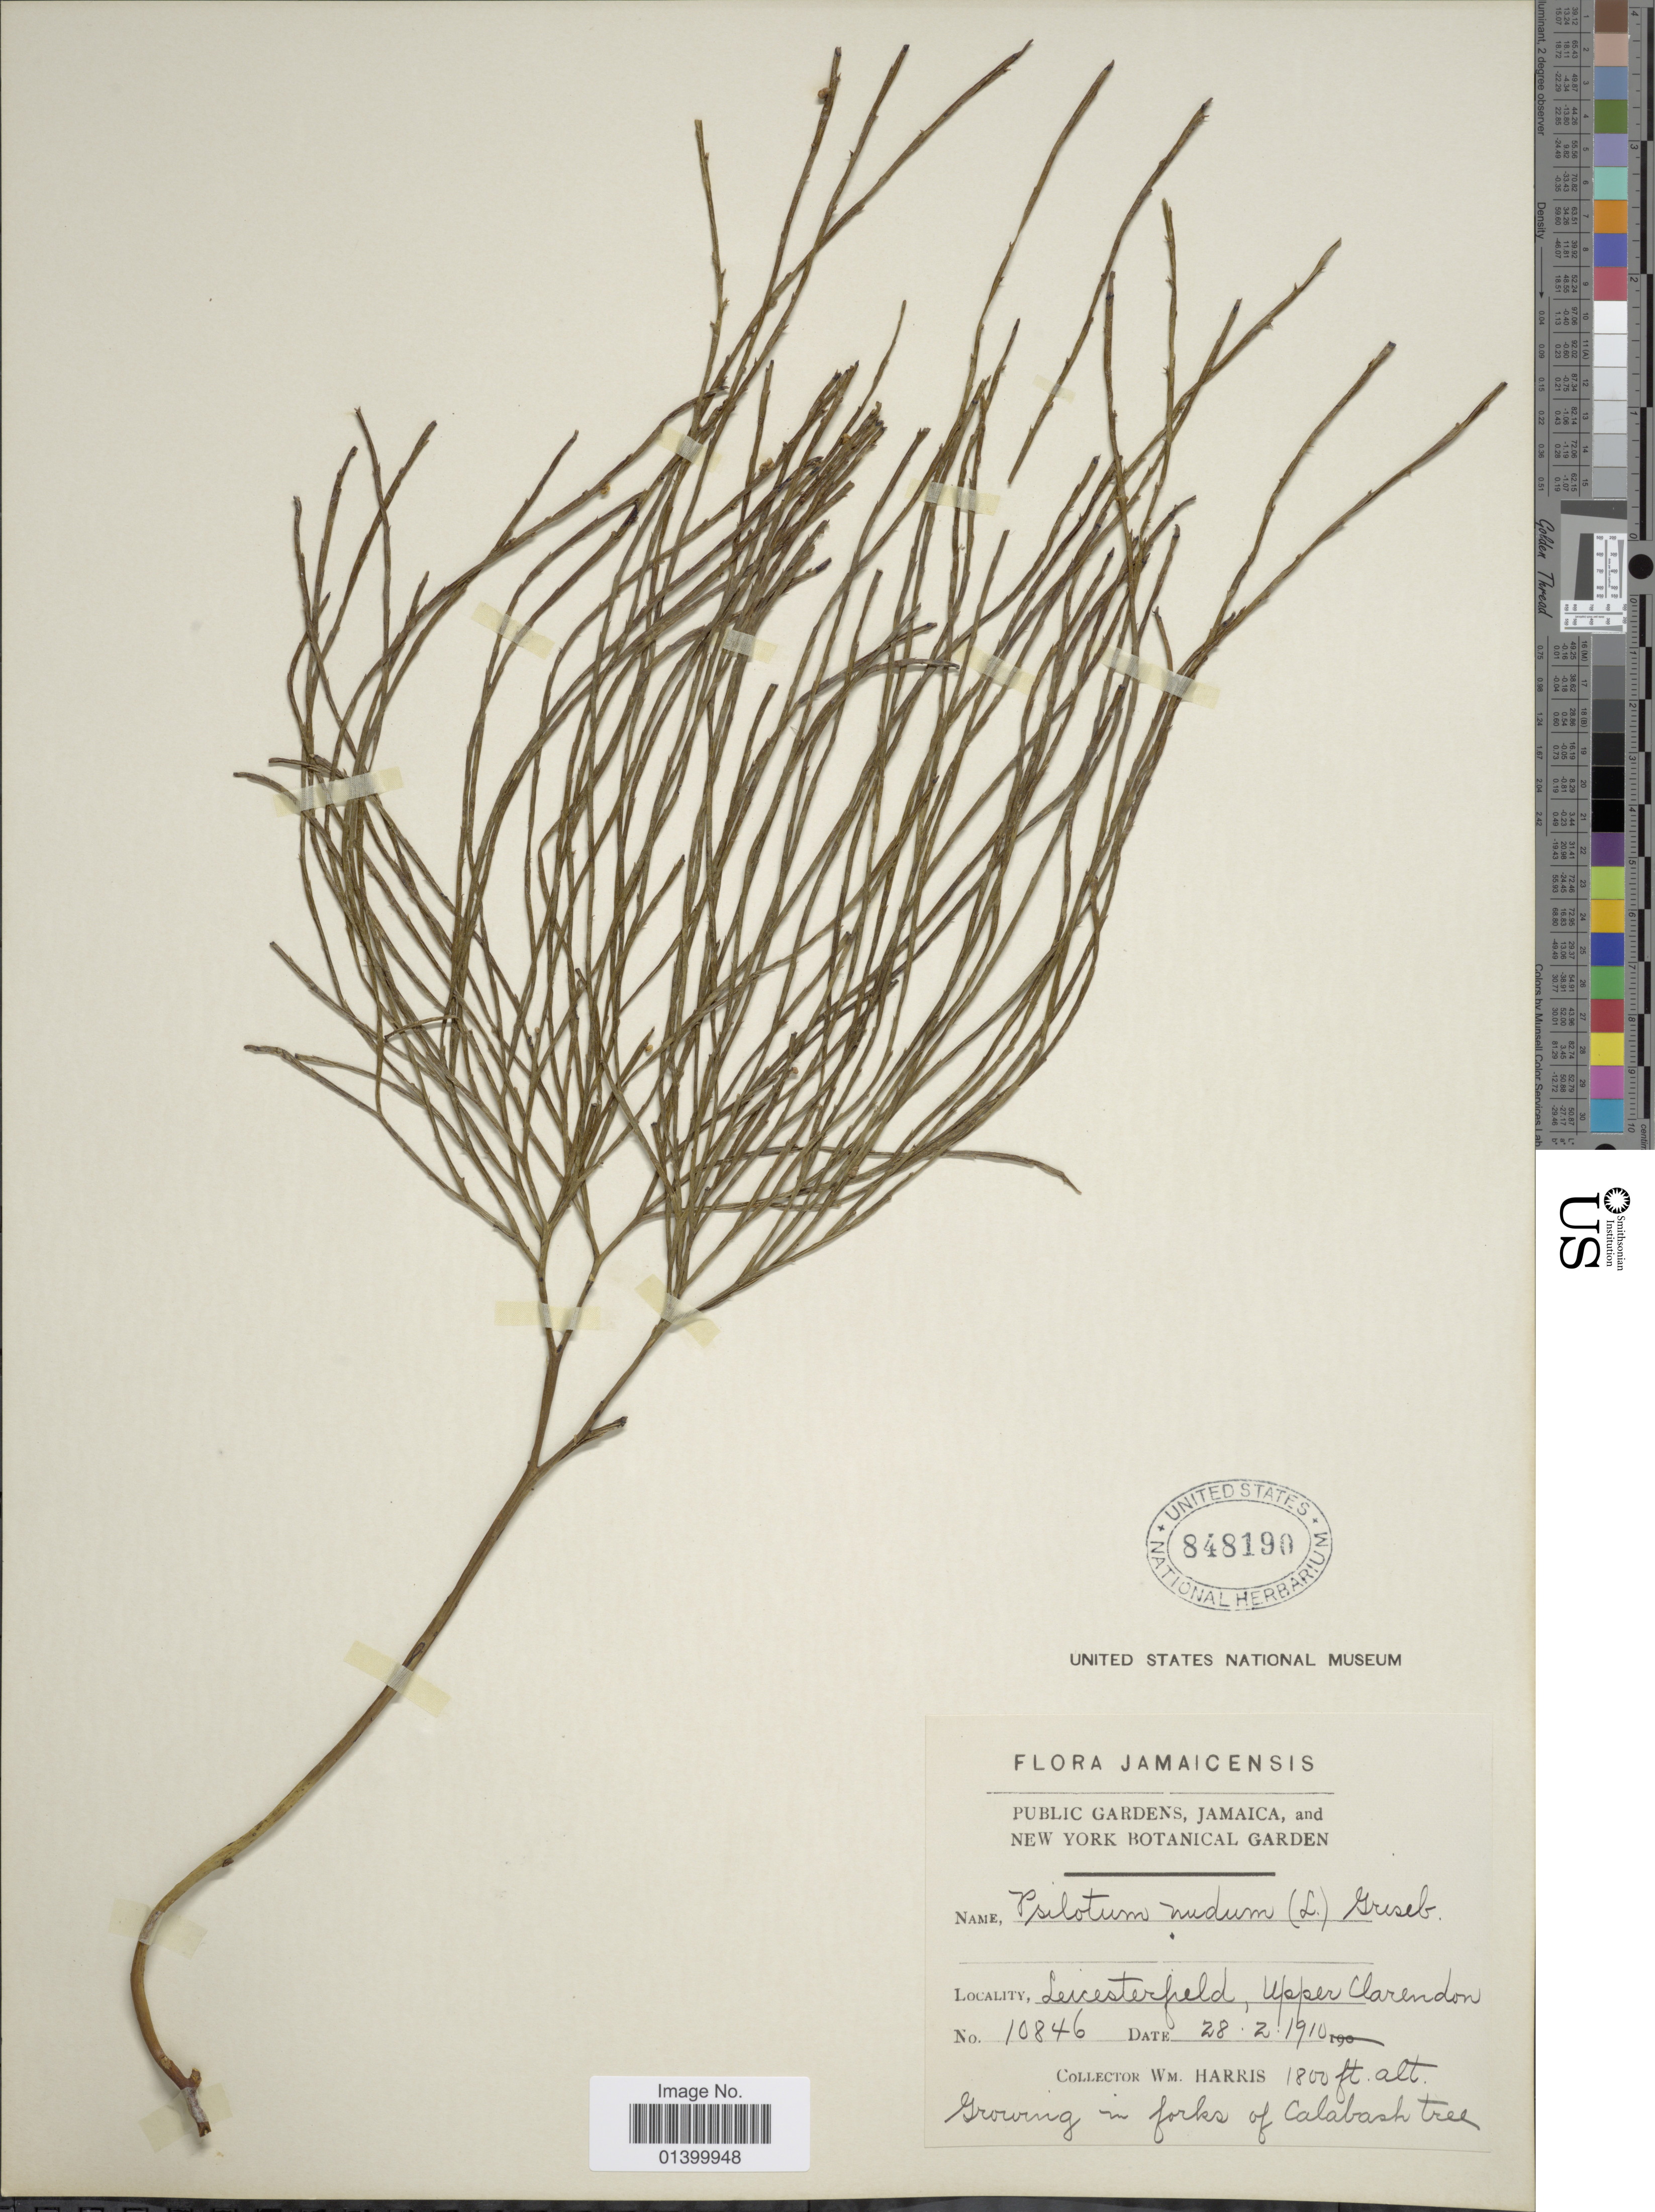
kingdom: Plantae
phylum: Tracheophyta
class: Polypodiopsida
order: Psilotales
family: Psilotaceae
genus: Psilotum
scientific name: Psilotum nudum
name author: (L.) P. Beauv.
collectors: W. Harris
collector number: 10846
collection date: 1910-02-28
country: Jamaica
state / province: Clarendon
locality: Leicesterfield, Upper Clarendon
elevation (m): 549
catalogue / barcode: US 848190